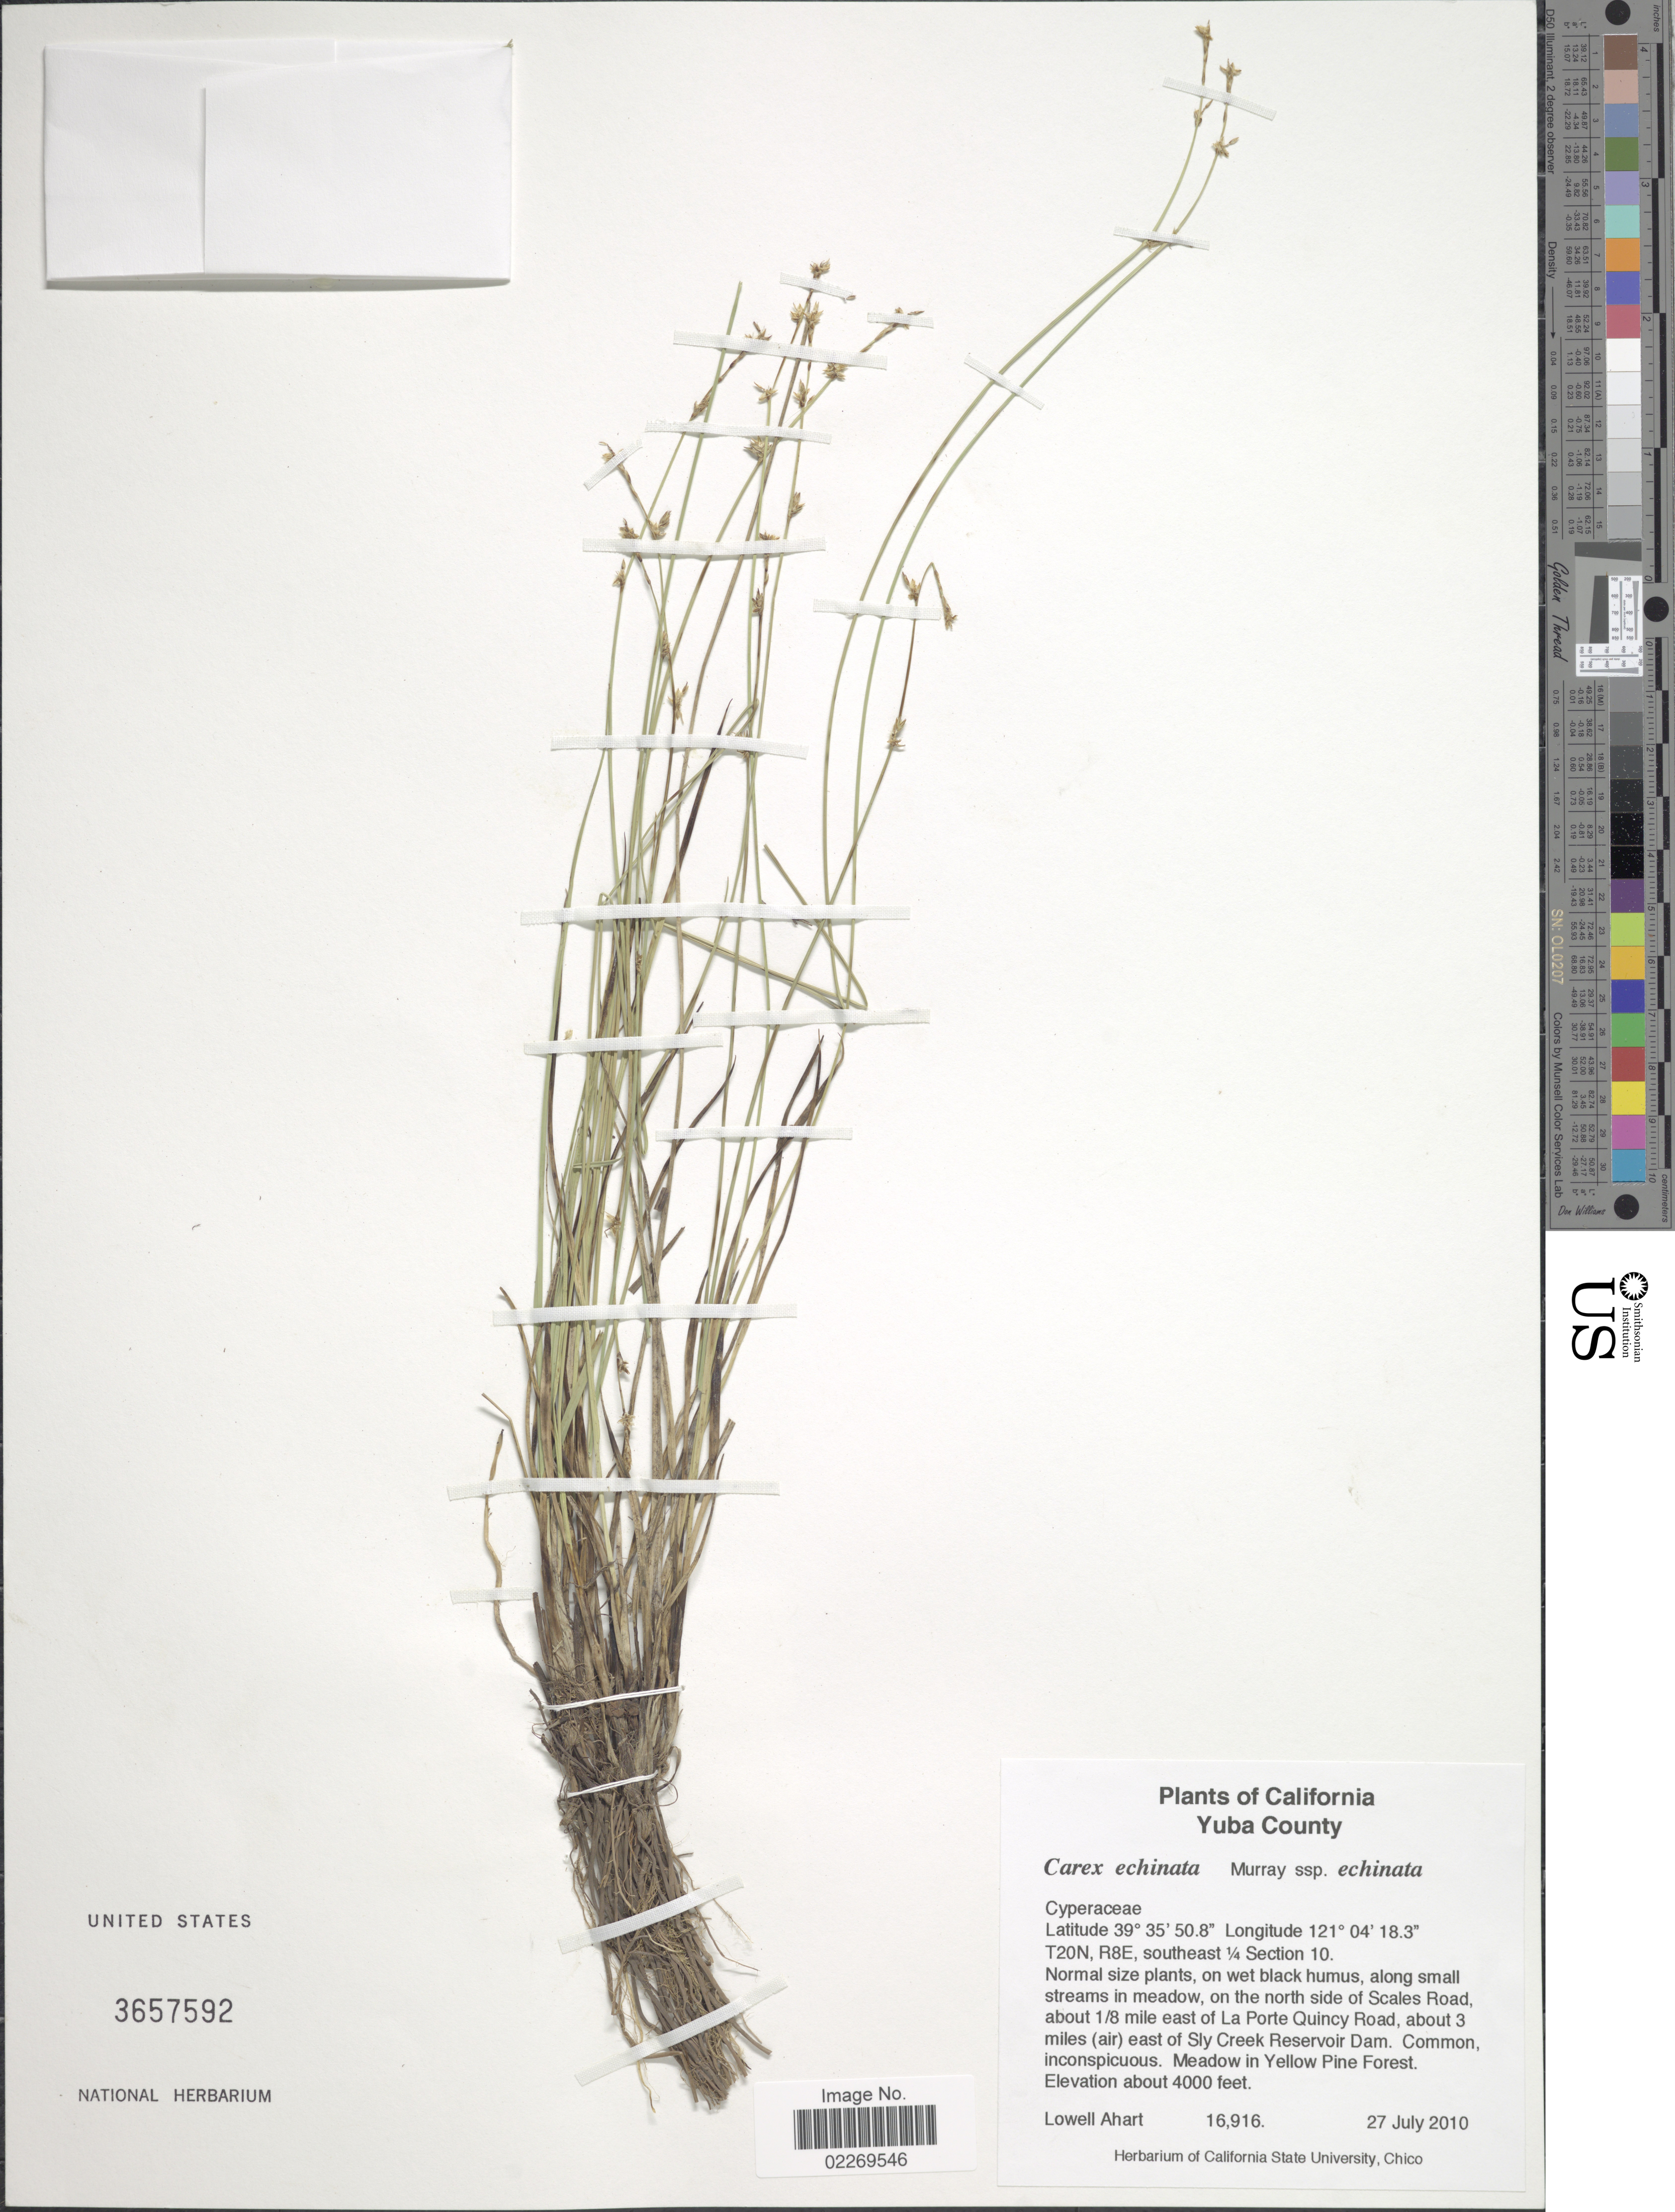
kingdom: Plantae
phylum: Tracheophyta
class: Liliopsida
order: Poales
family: Cyperaceae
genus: Carex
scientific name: Carex echinata subsp. echinata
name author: Murray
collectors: L. Ahart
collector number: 16916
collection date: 2010-07-27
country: United States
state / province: California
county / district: Yuba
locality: Yuba County, on the north side of Scales Road, about 1/8 mile east of La Porte Quincy Road, about 3 miles (air) east of Sly Creek Reservoir Dam. T20N, R8E, southeast 1/4 Section 10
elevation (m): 1219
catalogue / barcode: US 3657592